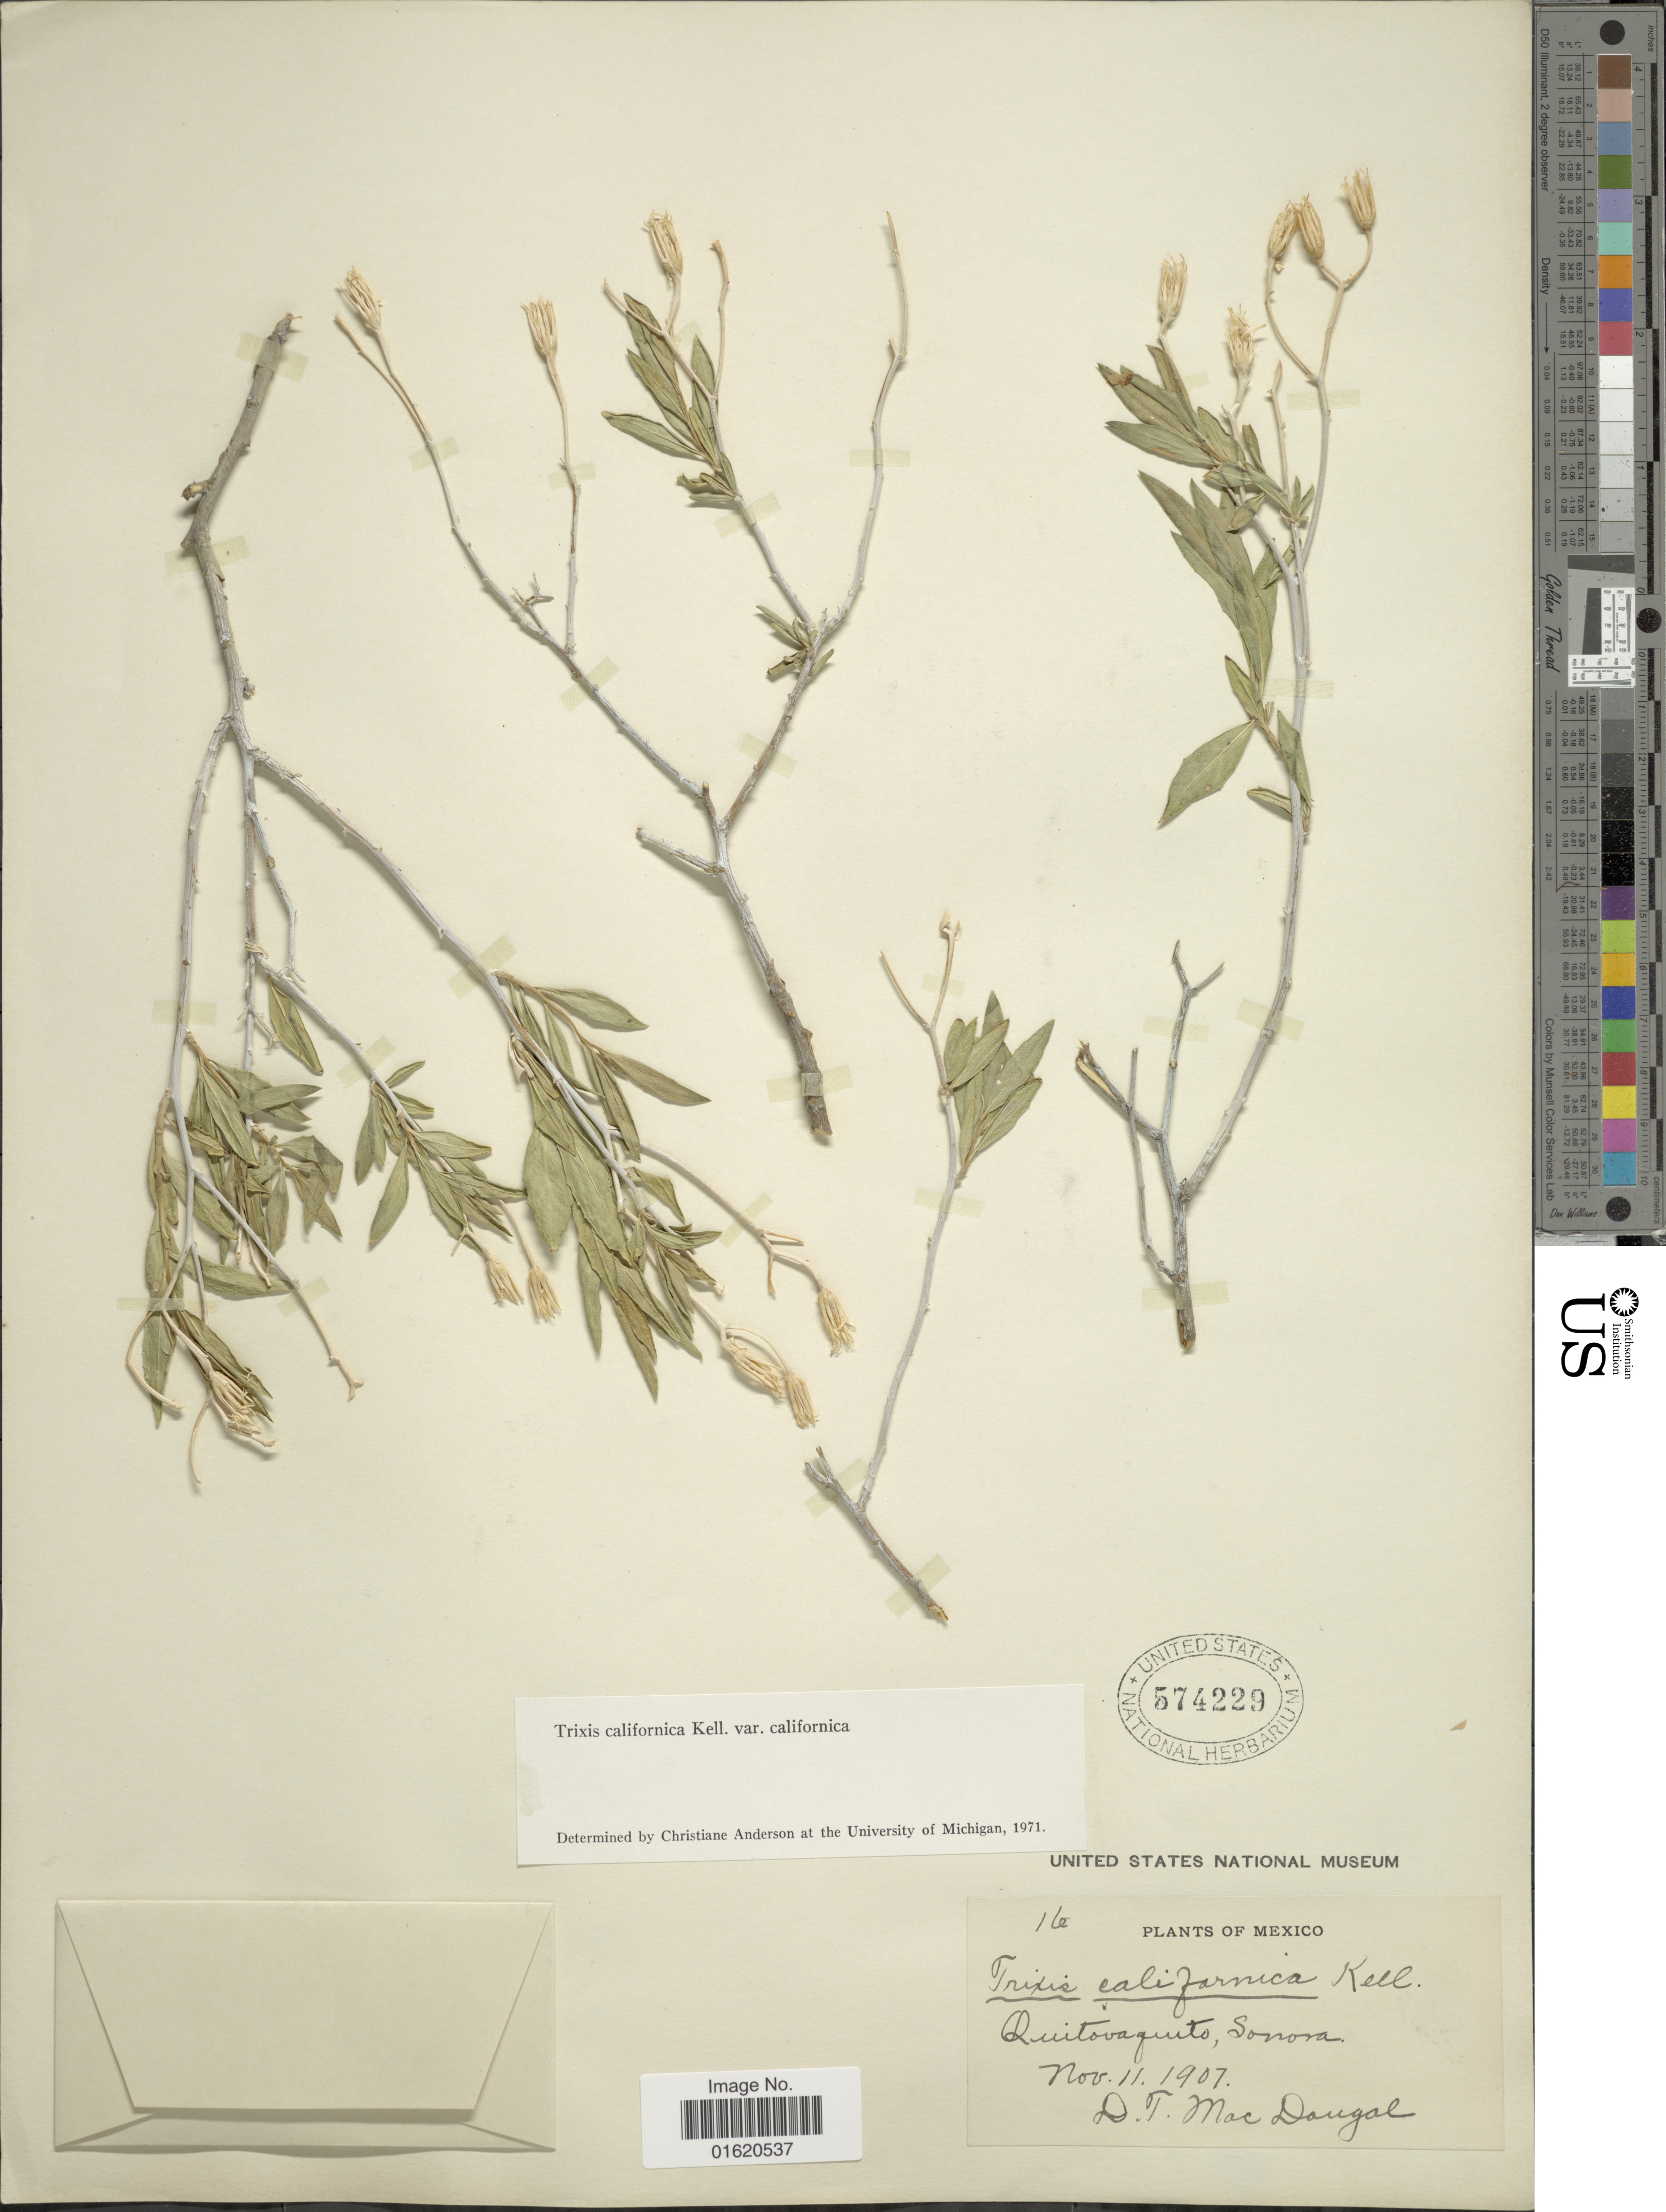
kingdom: Plantae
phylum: Tracheophyta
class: Magnoliopsida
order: Asterales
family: Asteraceae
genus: Trixis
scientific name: Trixis californica var. californica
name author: Kellogg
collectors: D. T. MacDougal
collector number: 16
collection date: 1907-11-11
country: Mexico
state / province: Sonora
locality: Quitovaquito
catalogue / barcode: US 574229